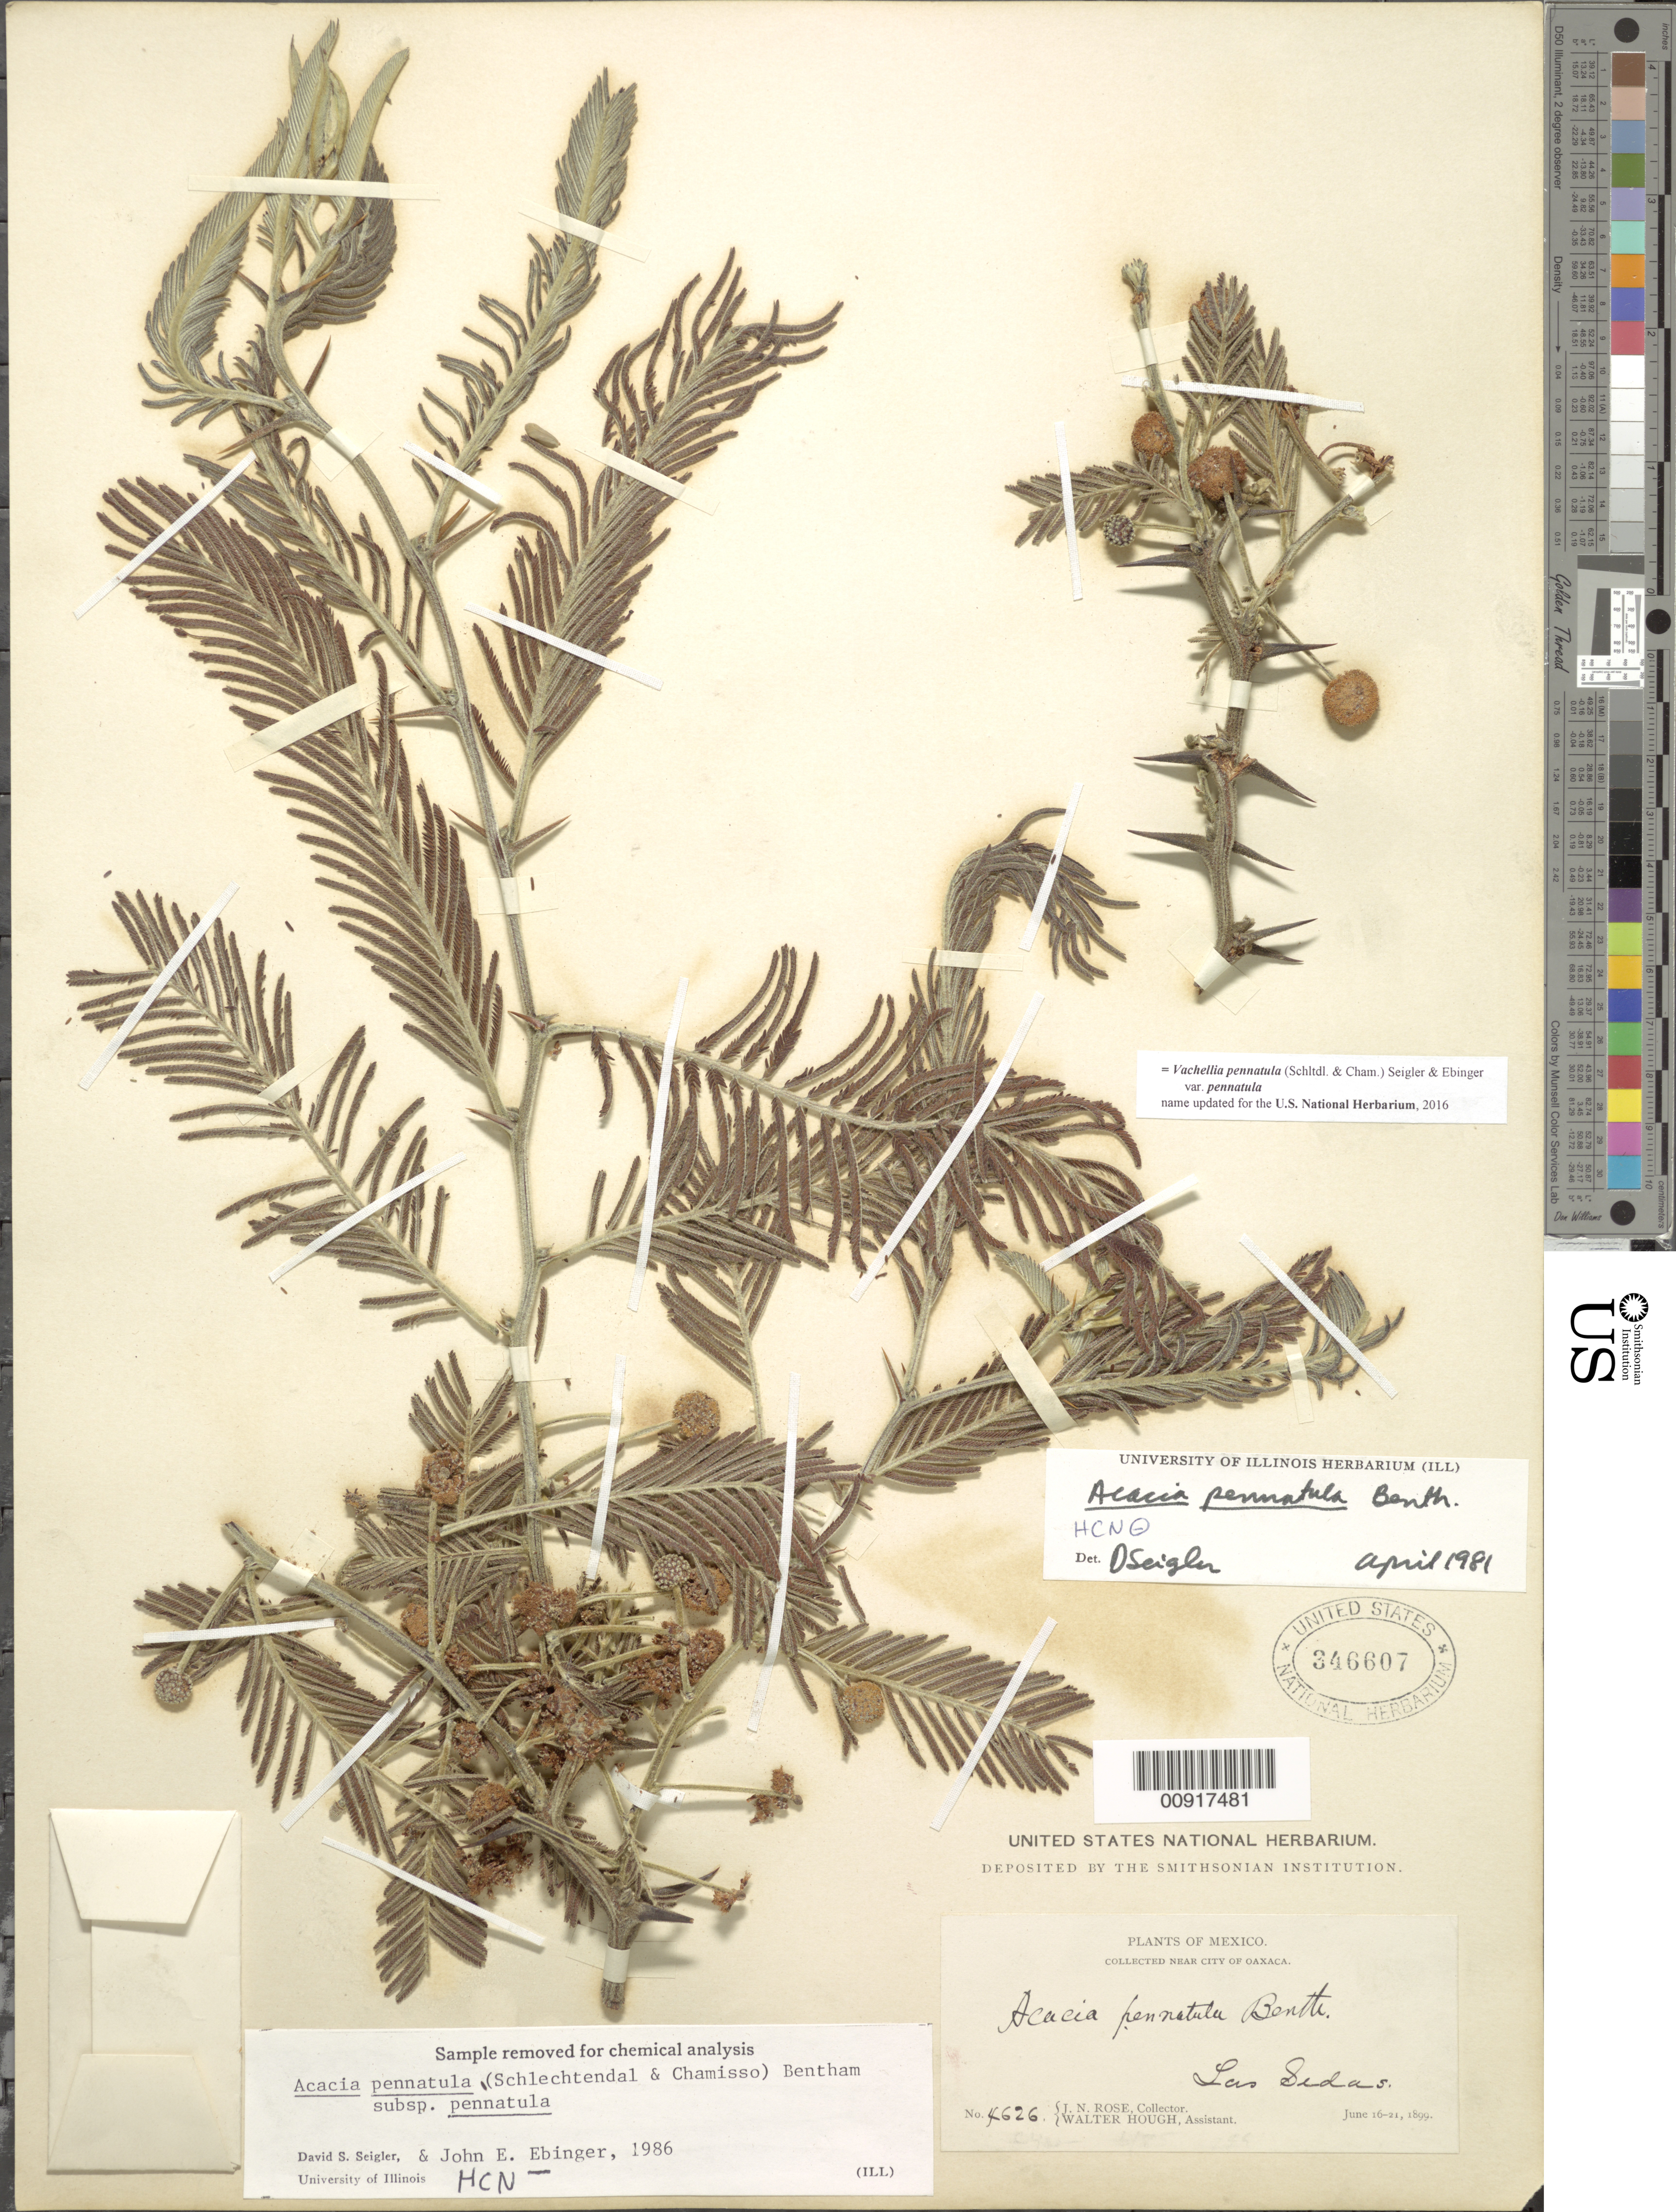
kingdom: Plantae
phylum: Tracheophyta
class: Magnoliopsida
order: Fabales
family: Fabaceae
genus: Vachellia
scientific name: Vachellia pennatula var. pennatula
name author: (Schltdl. & Cham.) Seigler & Ebinger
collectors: J. N. Rose & W. Hough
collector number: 4626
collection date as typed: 16 Jun 1899 to 21 Jun 1899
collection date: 1899-06-16/1899-06-21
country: Mexico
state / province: Oaxaca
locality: Las Sedas near City of Oaxaca.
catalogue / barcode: US 346607